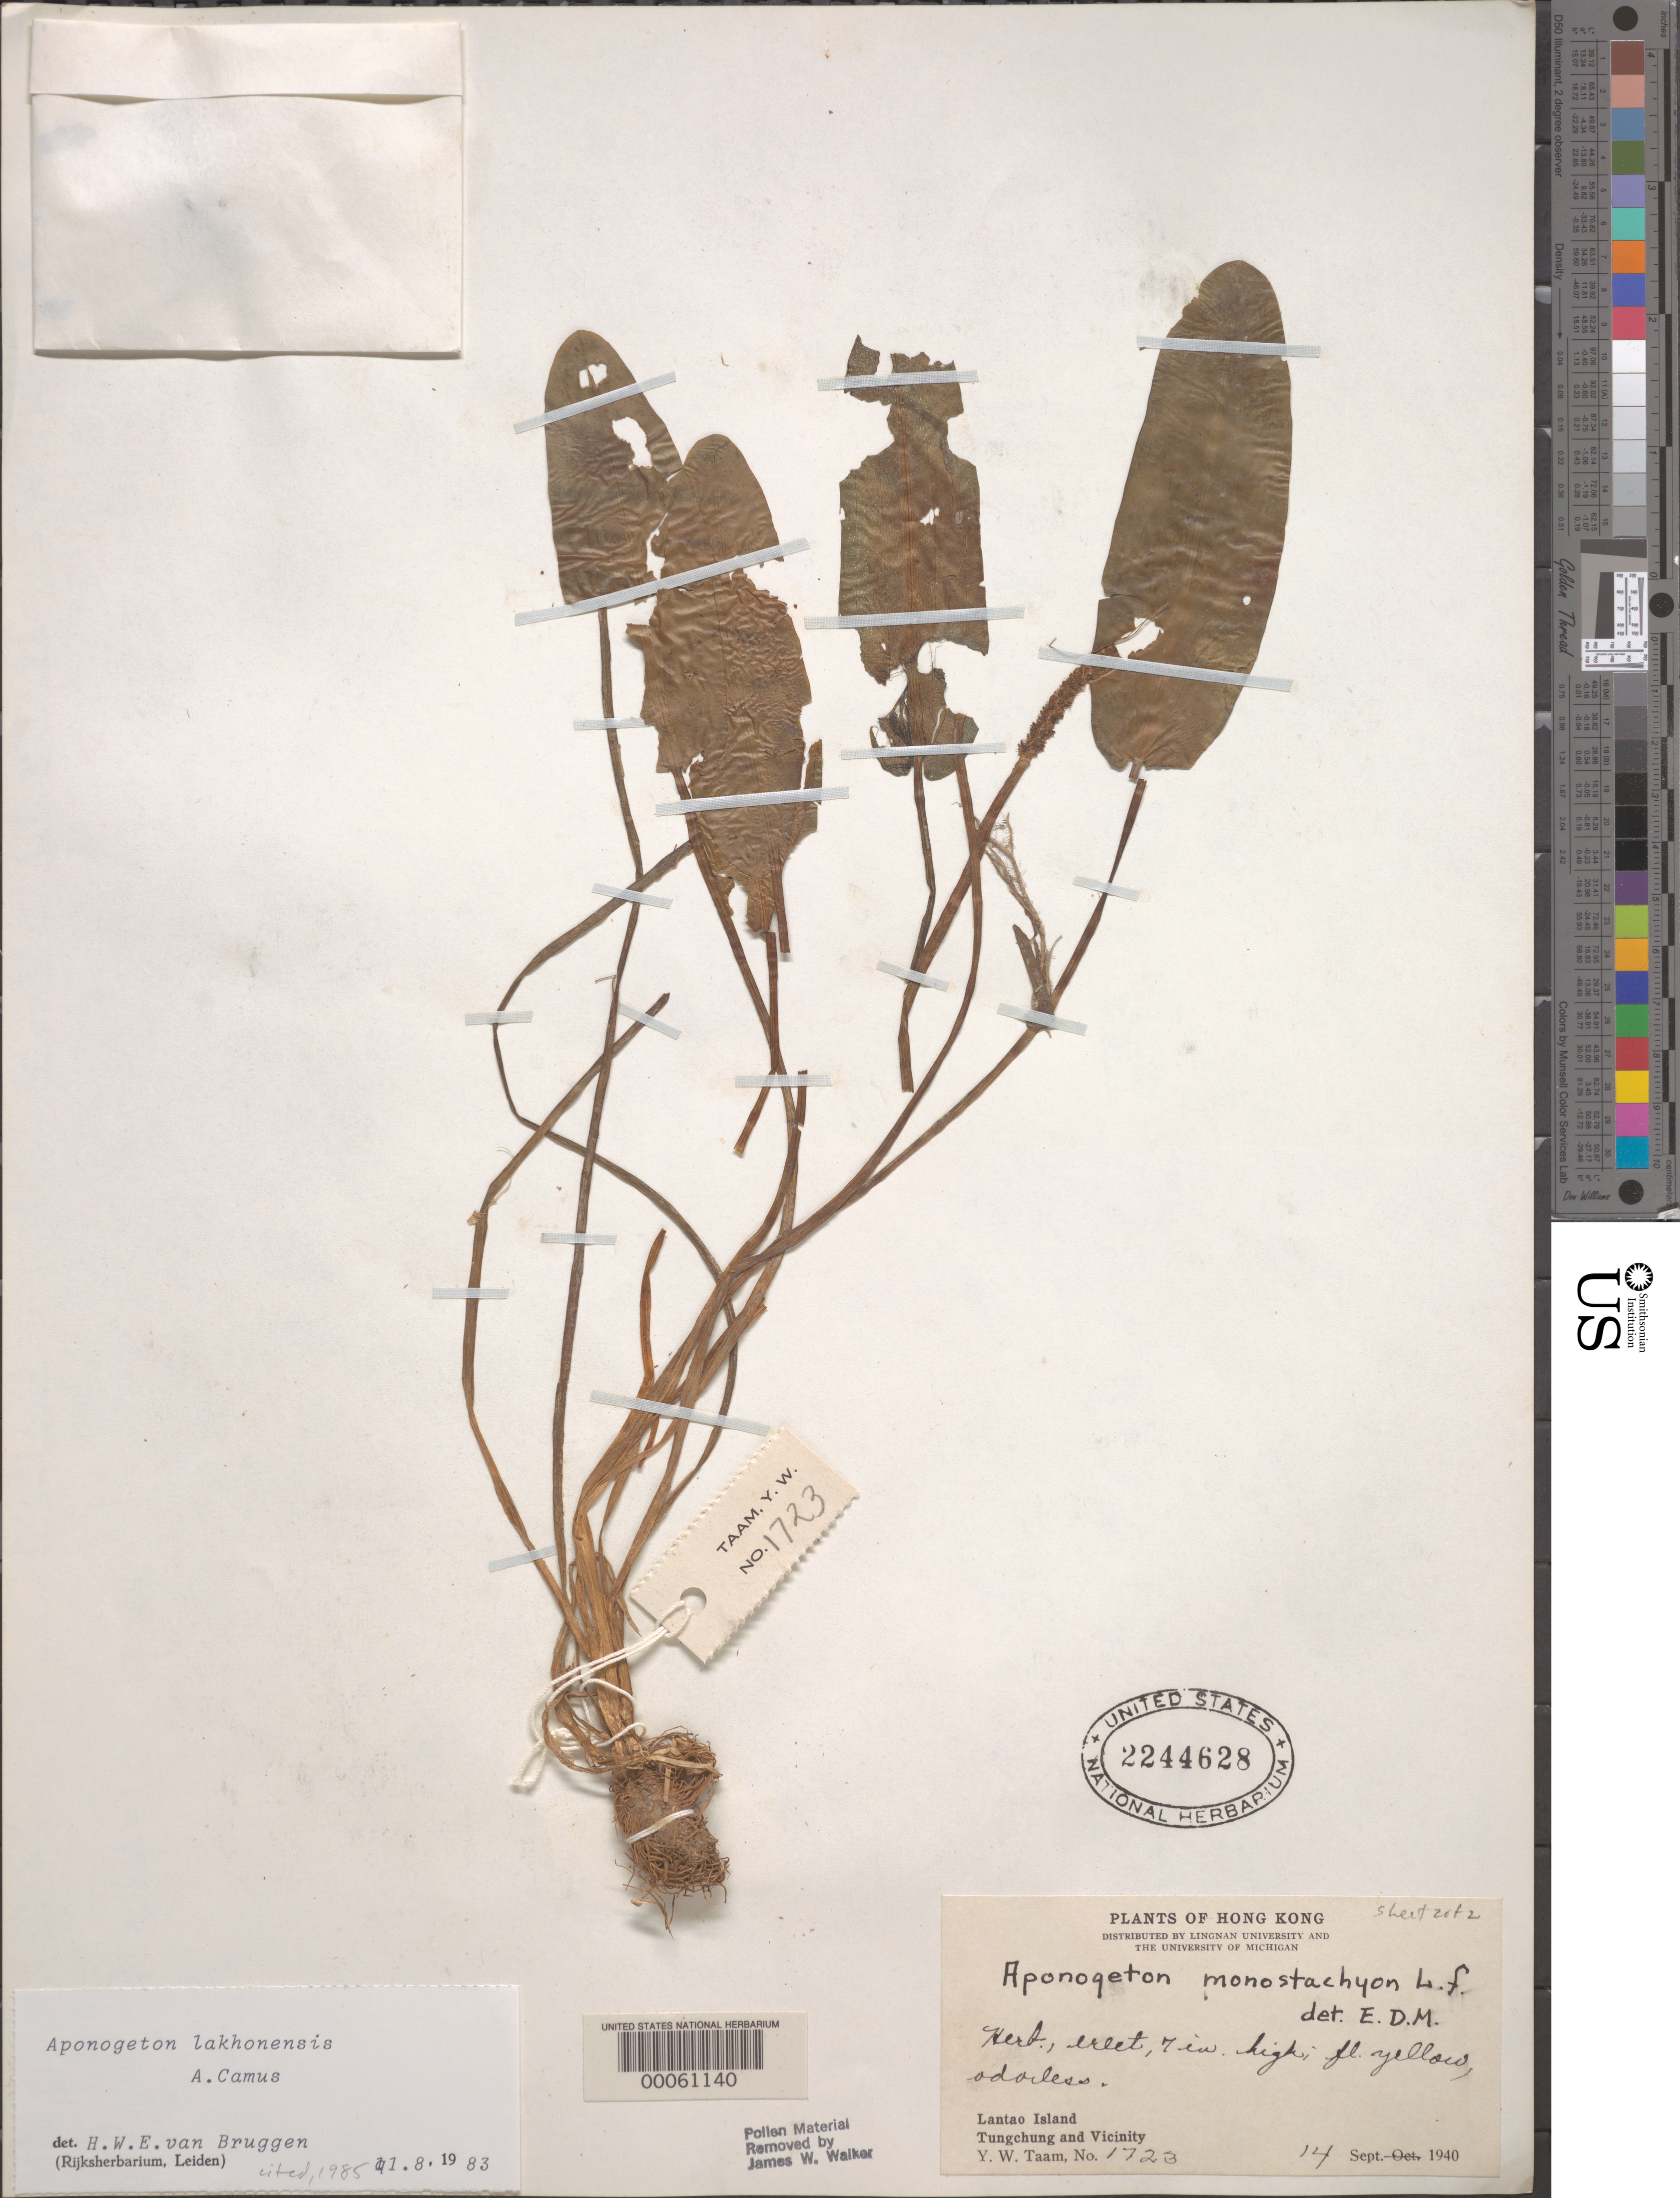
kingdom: Plantae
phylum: Tracheophyta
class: Liliopsida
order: Alismatales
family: Aponogetonaceae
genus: Aponogeton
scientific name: Aponogeton lakhonensis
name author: A. Camus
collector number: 1723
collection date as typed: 14 Sep 1940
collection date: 1940-09-14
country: China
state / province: Hong Kong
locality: Lantao island, tungchung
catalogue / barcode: US 2244628